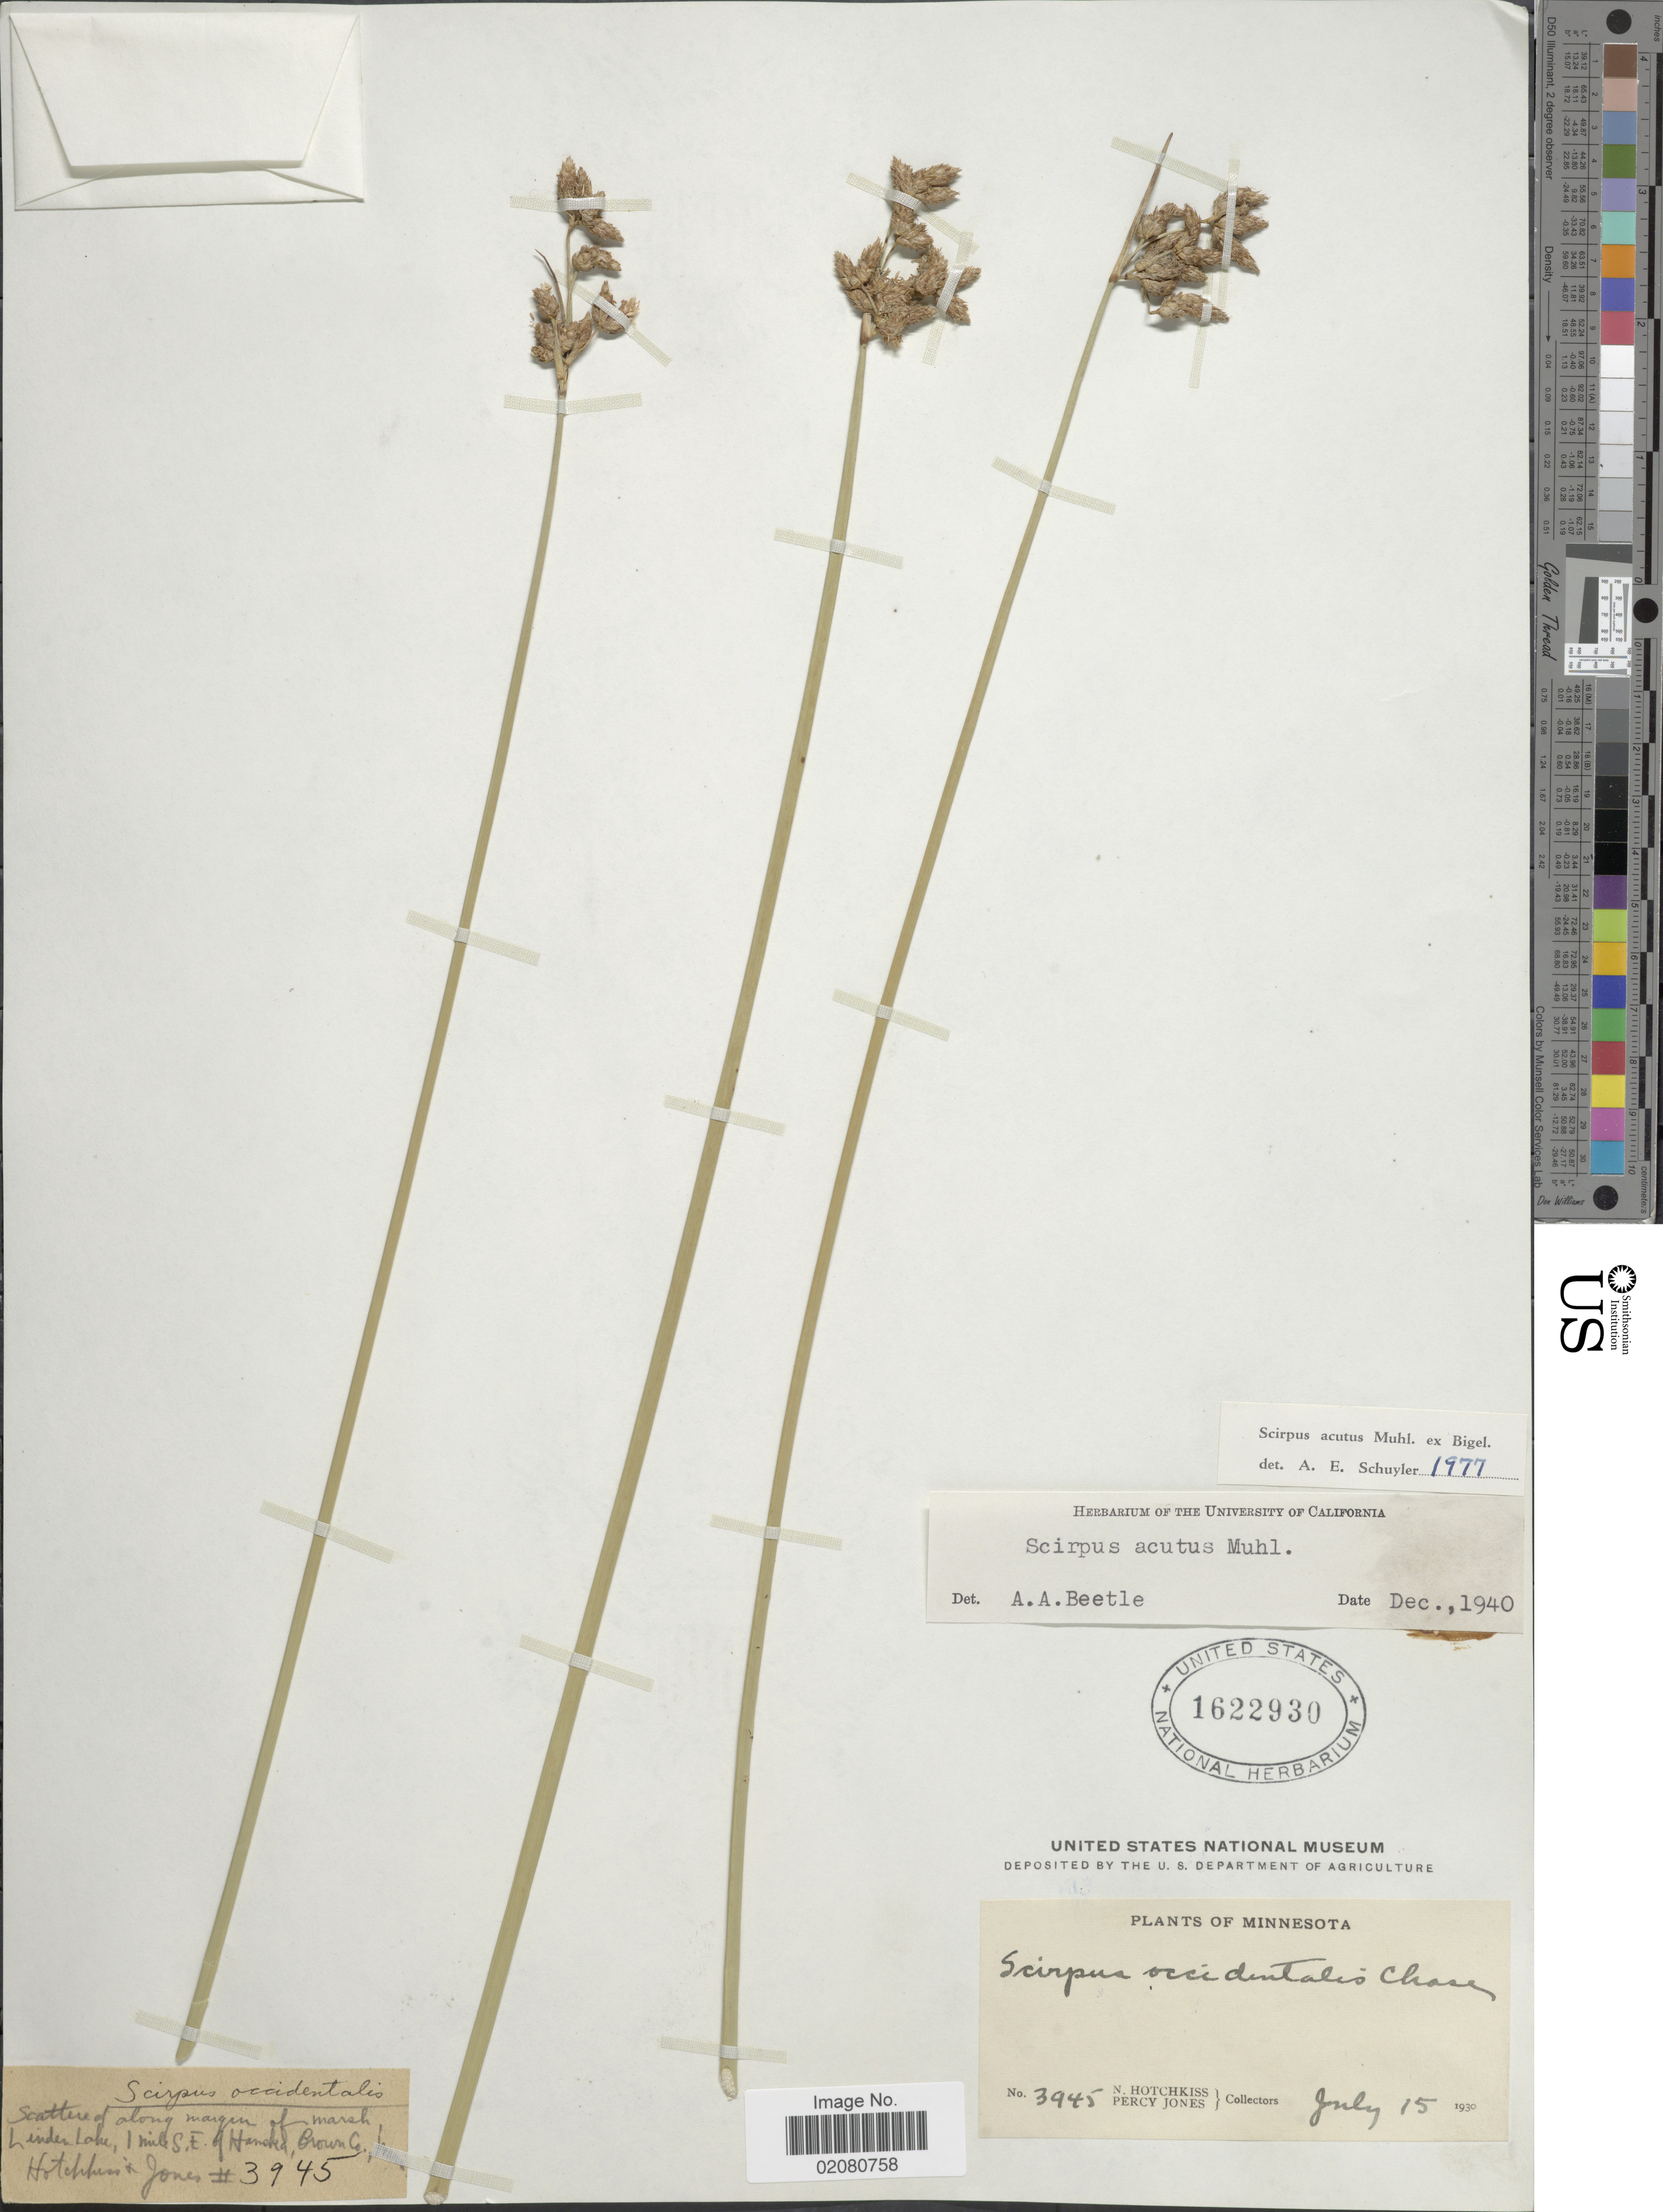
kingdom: Plantae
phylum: Tracheophyta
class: Liliopsida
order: Poales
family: Cyperaceae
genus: Schoenoplectus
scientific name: Schoenoplectus acutus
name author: (Muhl. ex Bigelow) Á. Löve & D. Löve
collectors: N. Hotchkiss & P. Jones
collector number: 3945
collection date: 1930-07-15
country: United States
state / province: Minnesota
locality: Along margin of marsh, Linden Lake, 1 mile S.E. of Hanska, Brown Co.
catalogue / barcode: US 1622930